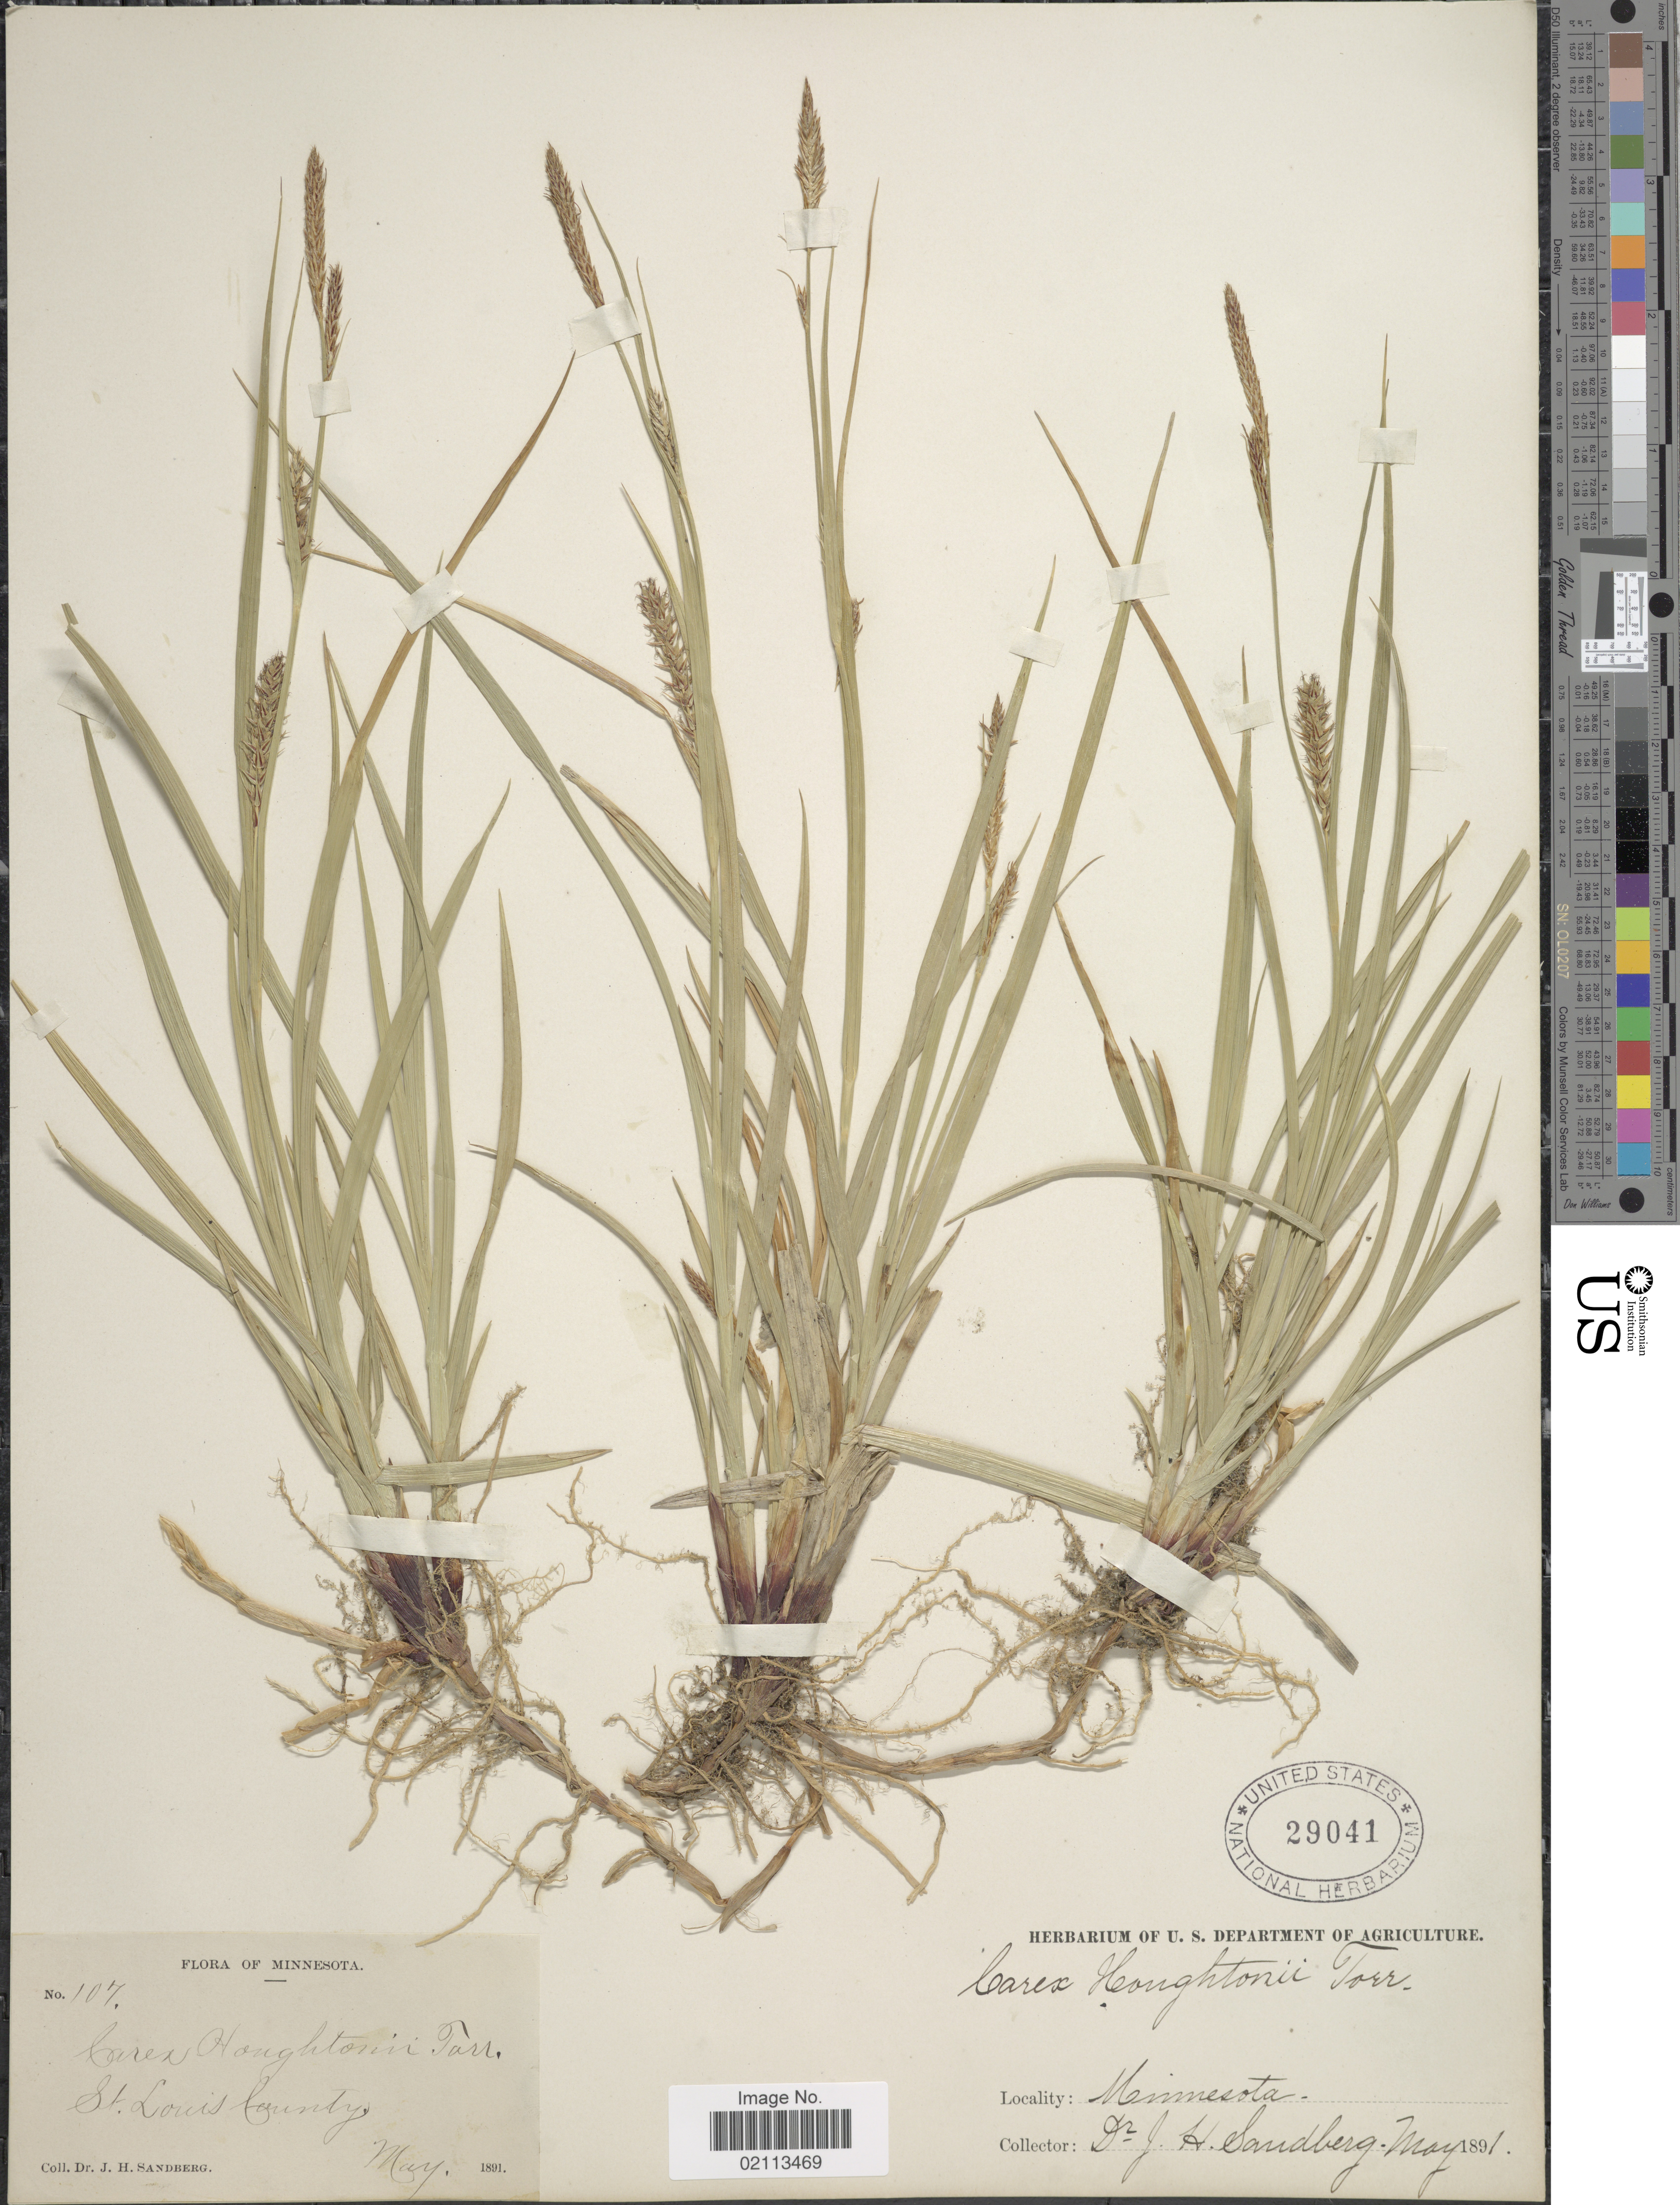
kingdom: Plantae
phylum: Tracheophyta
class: Liliopsida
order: Poales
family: Cyperaceae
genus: Carex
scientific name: Carex houghtoniana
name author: Torr. ex Dewey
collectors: J. H. Sandberg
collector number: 107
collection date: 1891-05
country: United States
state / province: Minnesota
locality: St Louis County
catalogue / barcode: US 29041